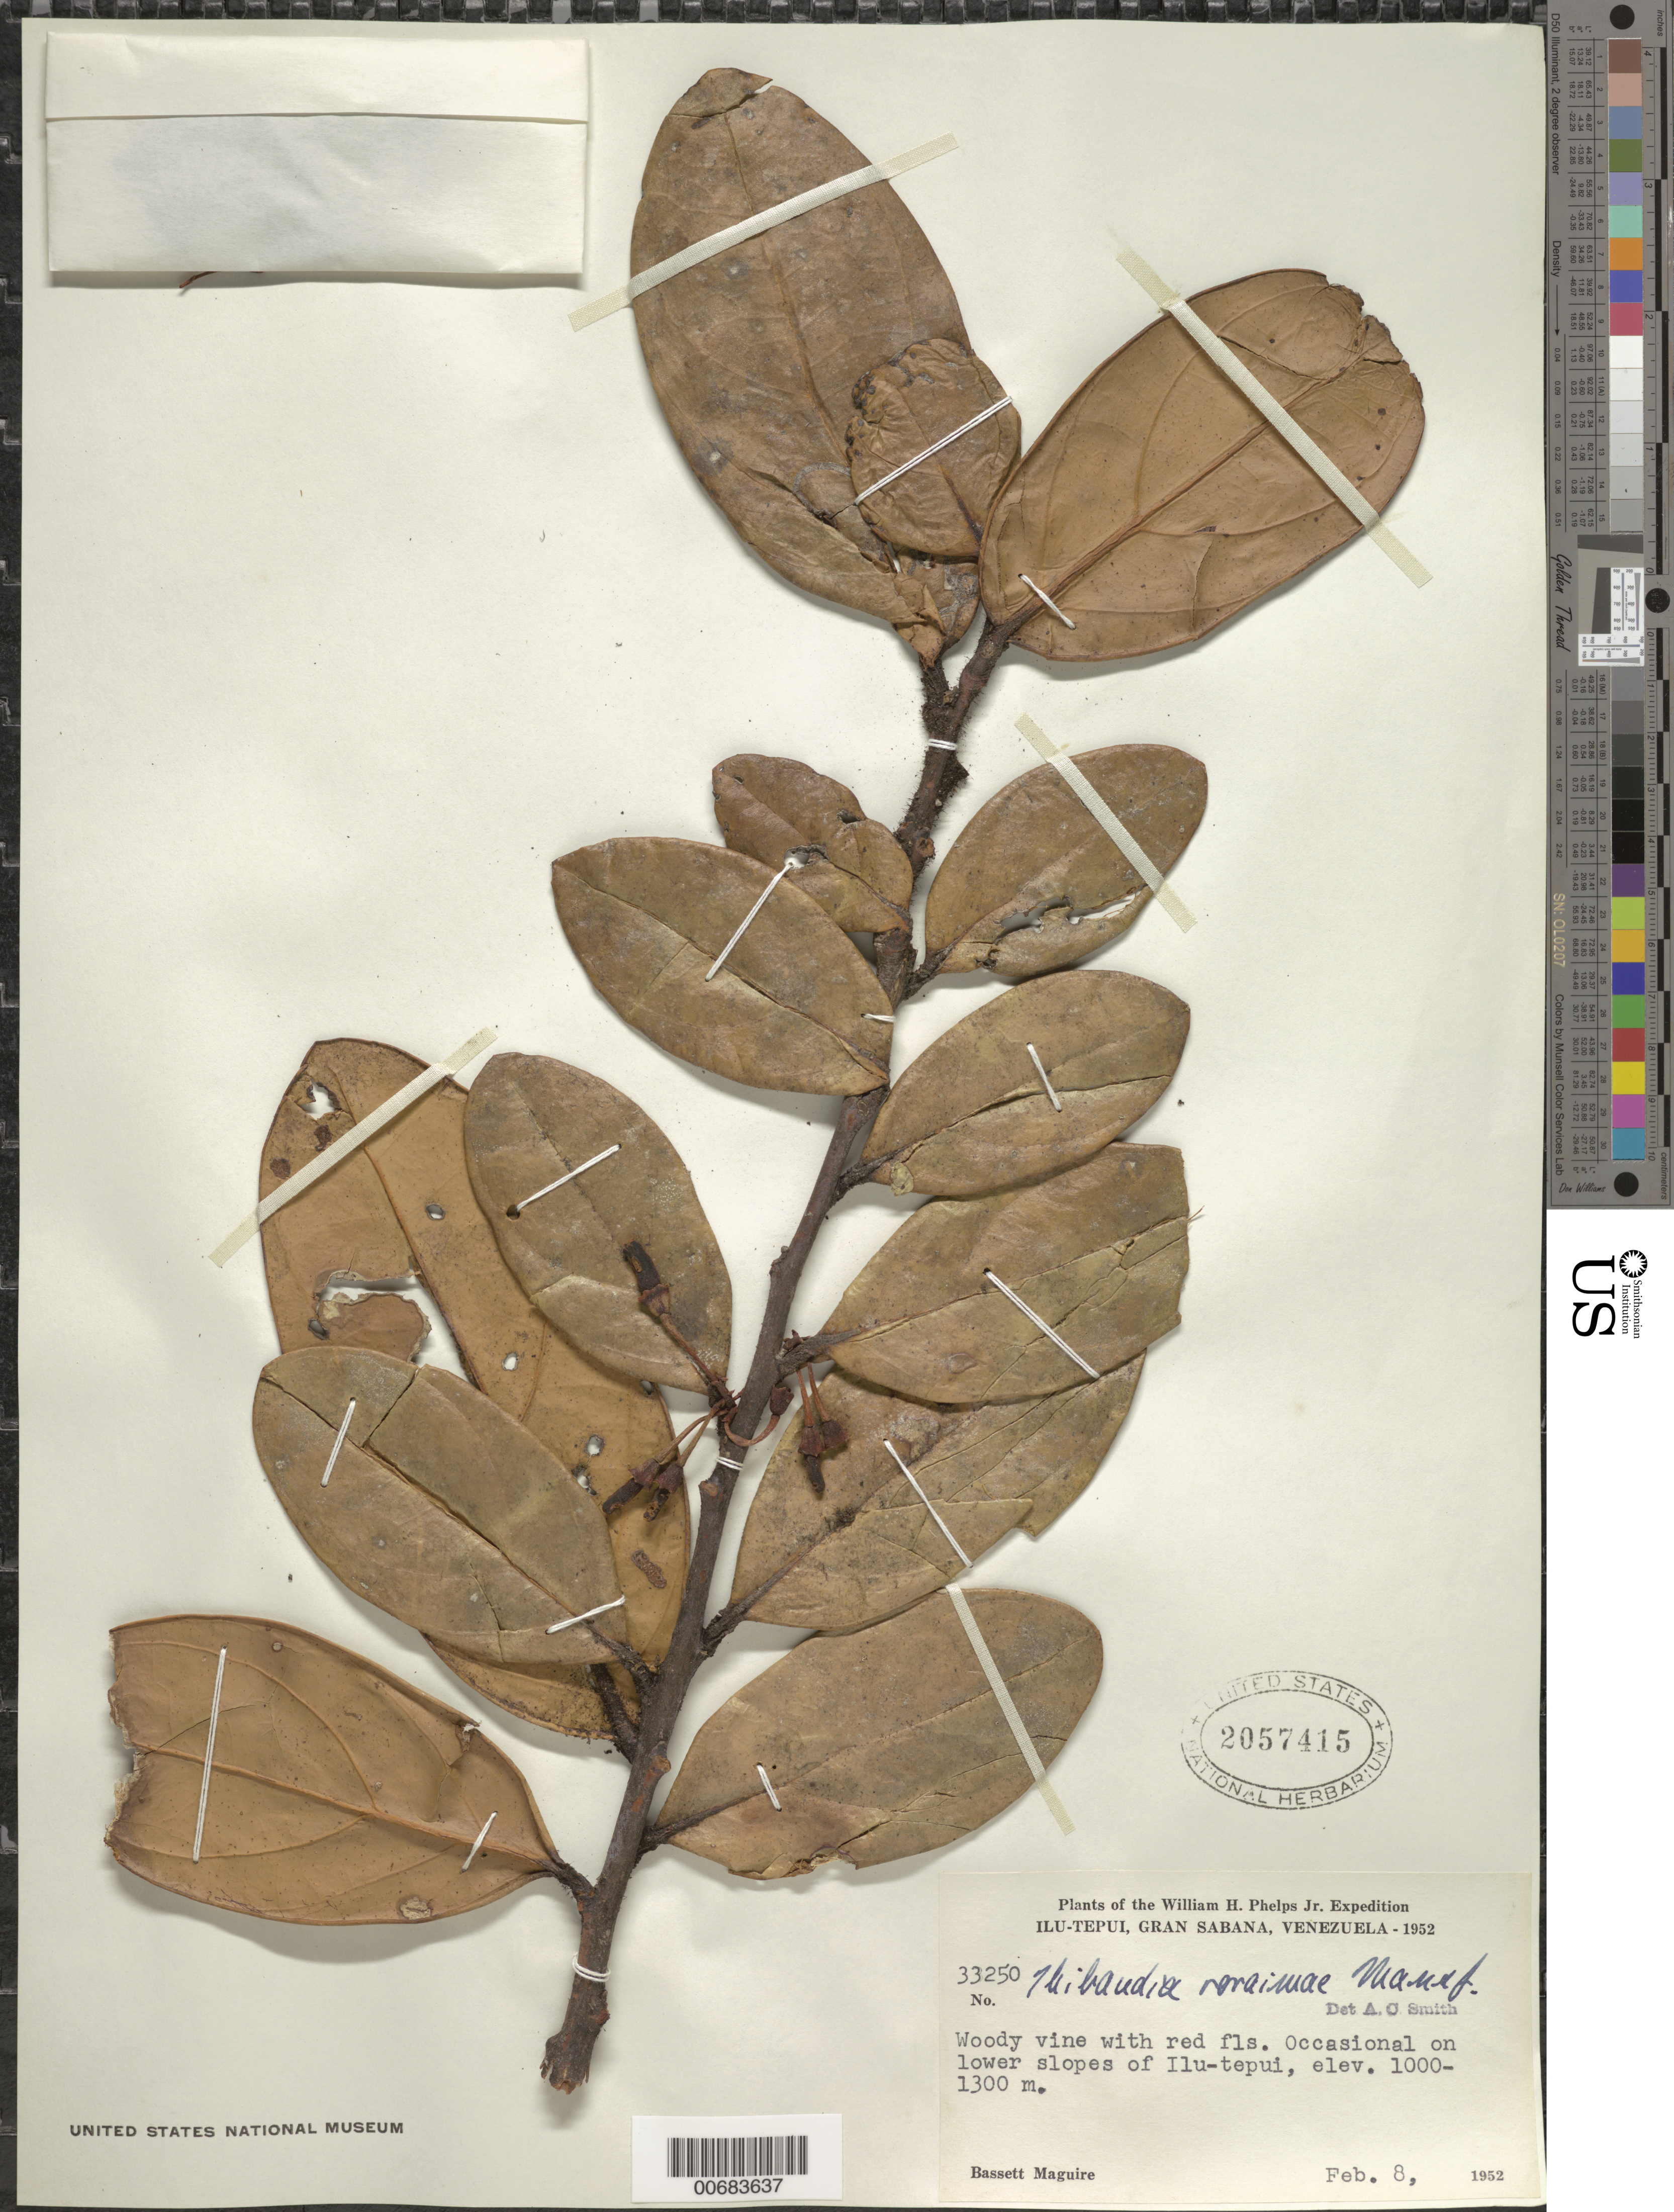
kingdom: Plantae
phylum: Tracheophyta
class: Magnoliopsida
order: Ericales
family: Ericaceae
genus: Thibaudia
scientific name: Thibaudia roraimae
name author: Mansf.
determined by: Smith, A. C.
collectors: B. Maguire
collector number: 33250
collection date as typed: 8-Feb-52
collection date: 1952-02-08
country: Venezuela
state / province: Bolívar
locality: Gran Sabana, Ilu-tepuí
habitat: Lower slopes of tepui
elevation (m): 1000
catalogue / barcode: US 2057415